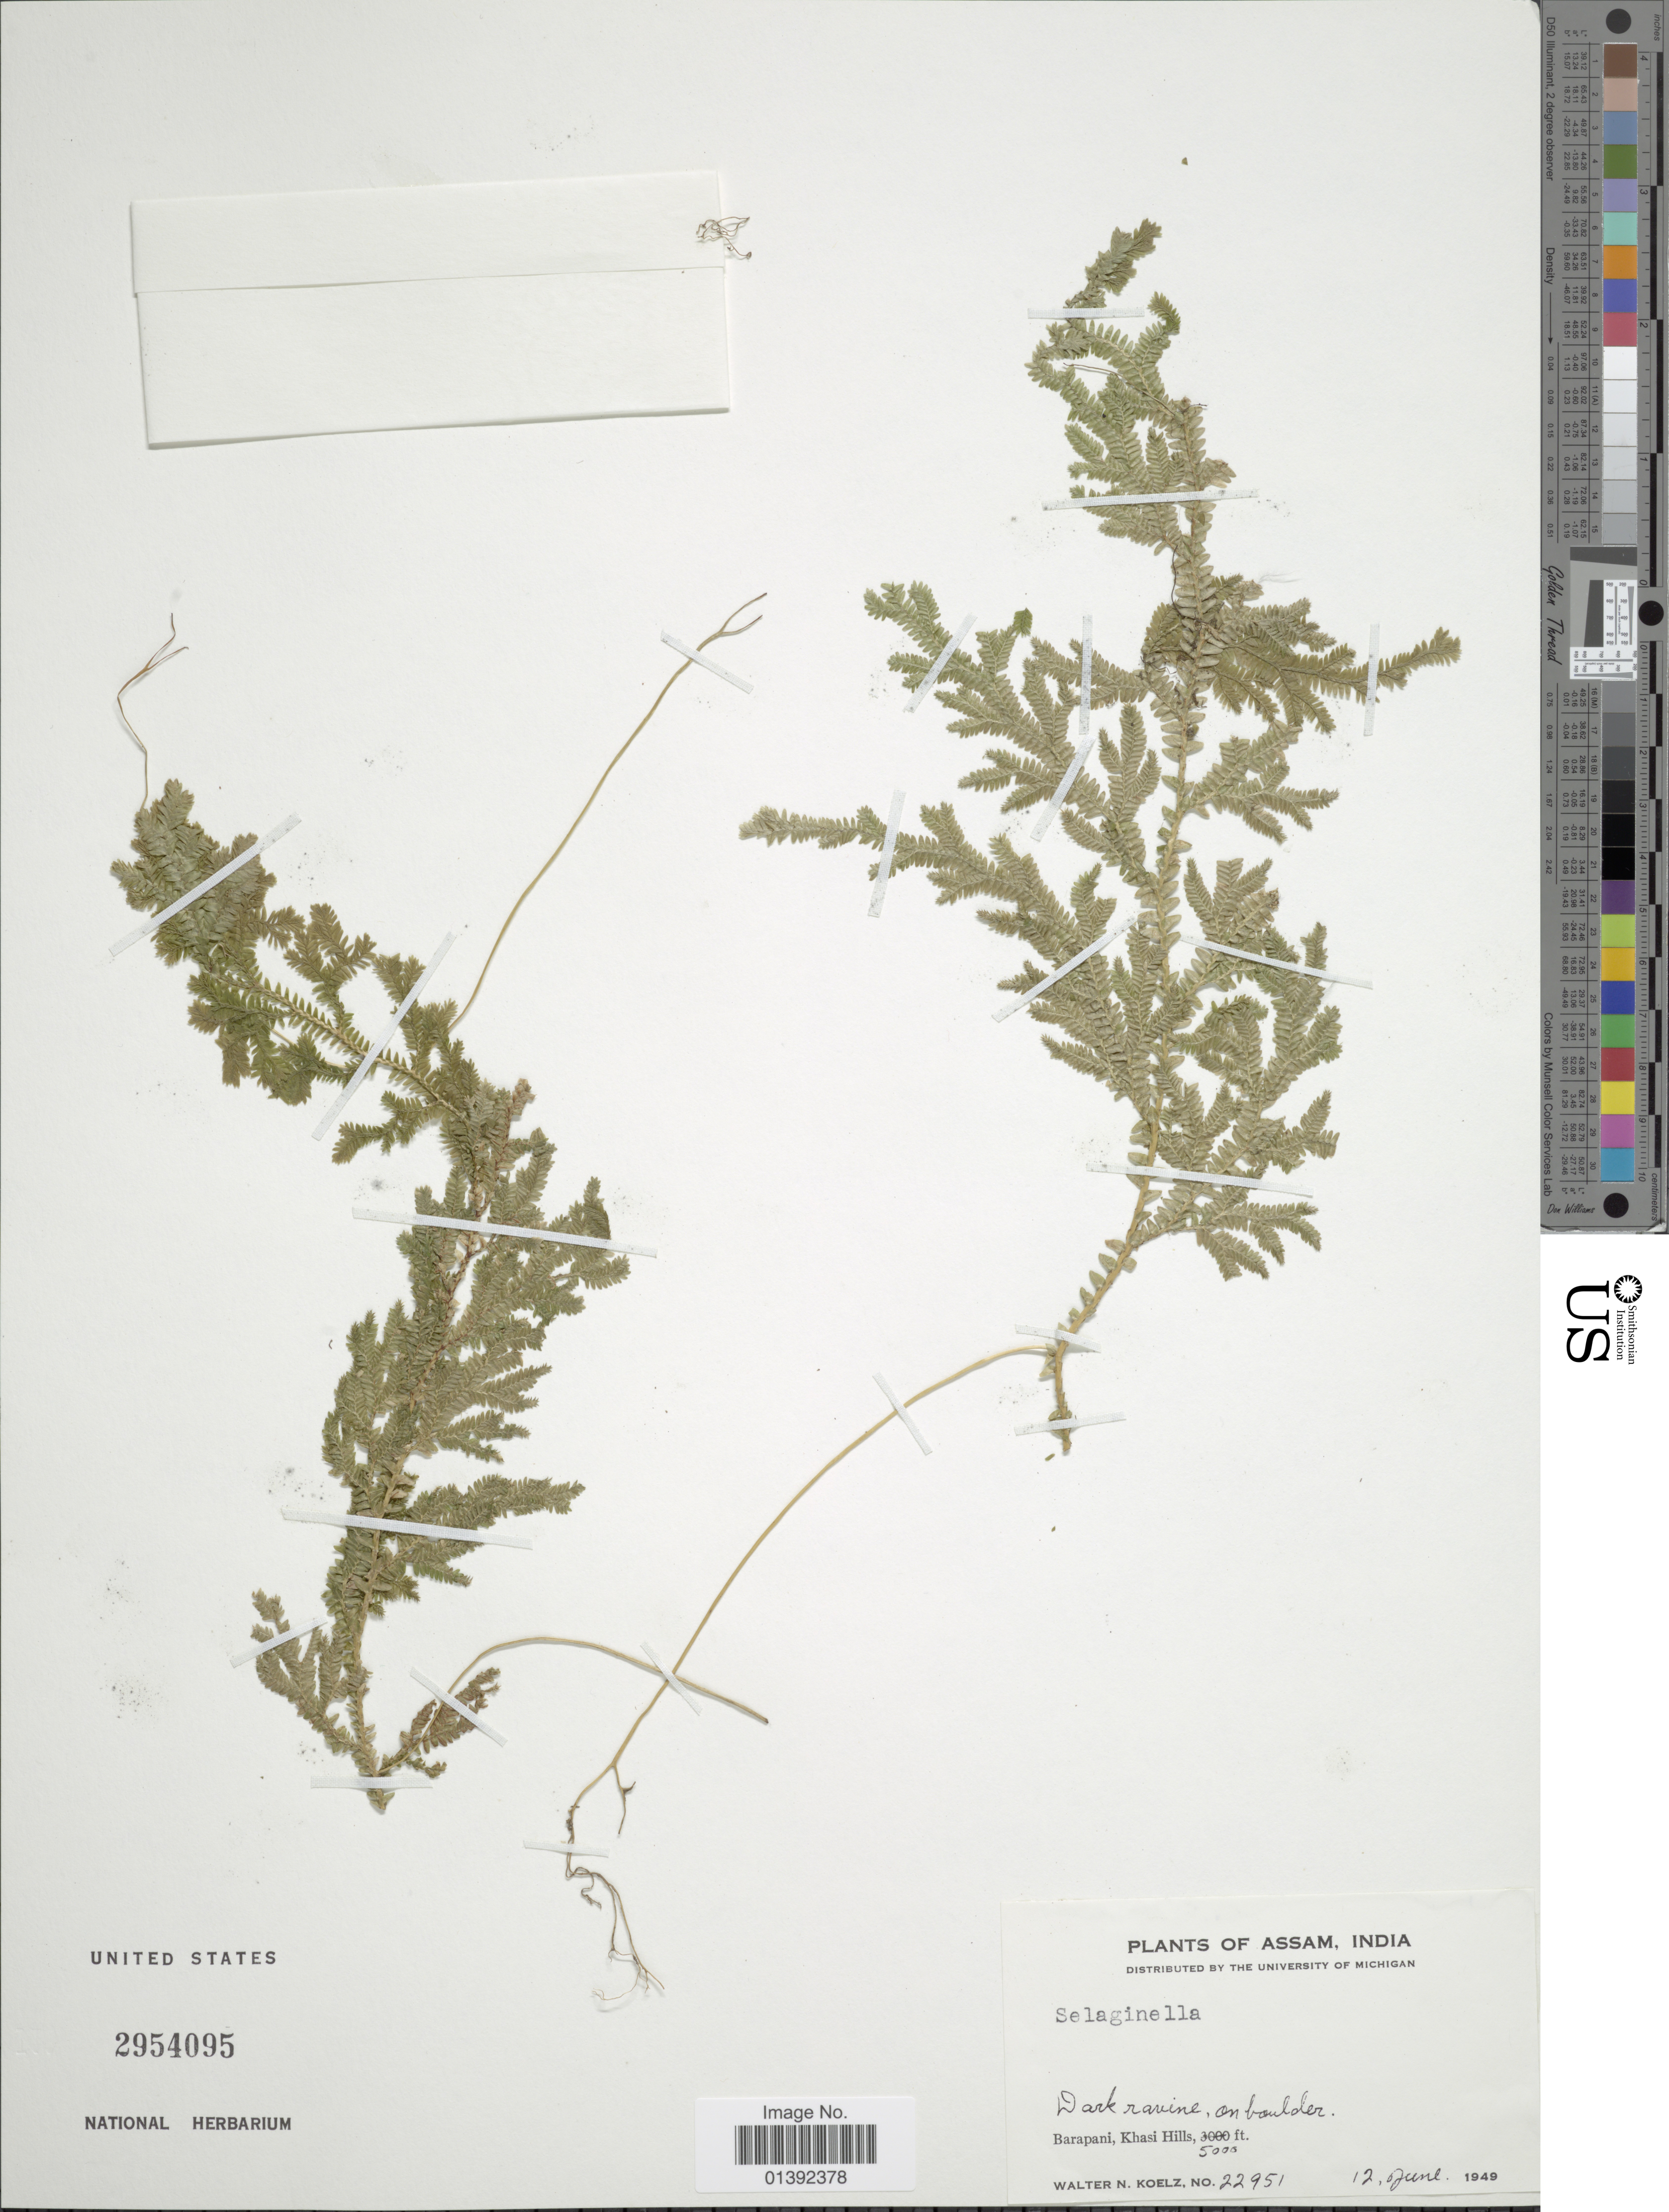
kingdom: Plantae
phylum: Tracheophyta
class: Lycopodiopsida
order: Selaginellales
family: Selaginellaceae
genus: Selaginella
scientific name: Selaginella sp.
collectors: W. N. Koelz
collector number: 22951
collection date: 1949-06-12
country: India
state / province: Meghalaya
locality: Barapani, Khasi Hills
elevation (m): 1524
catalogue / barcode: US 2954095